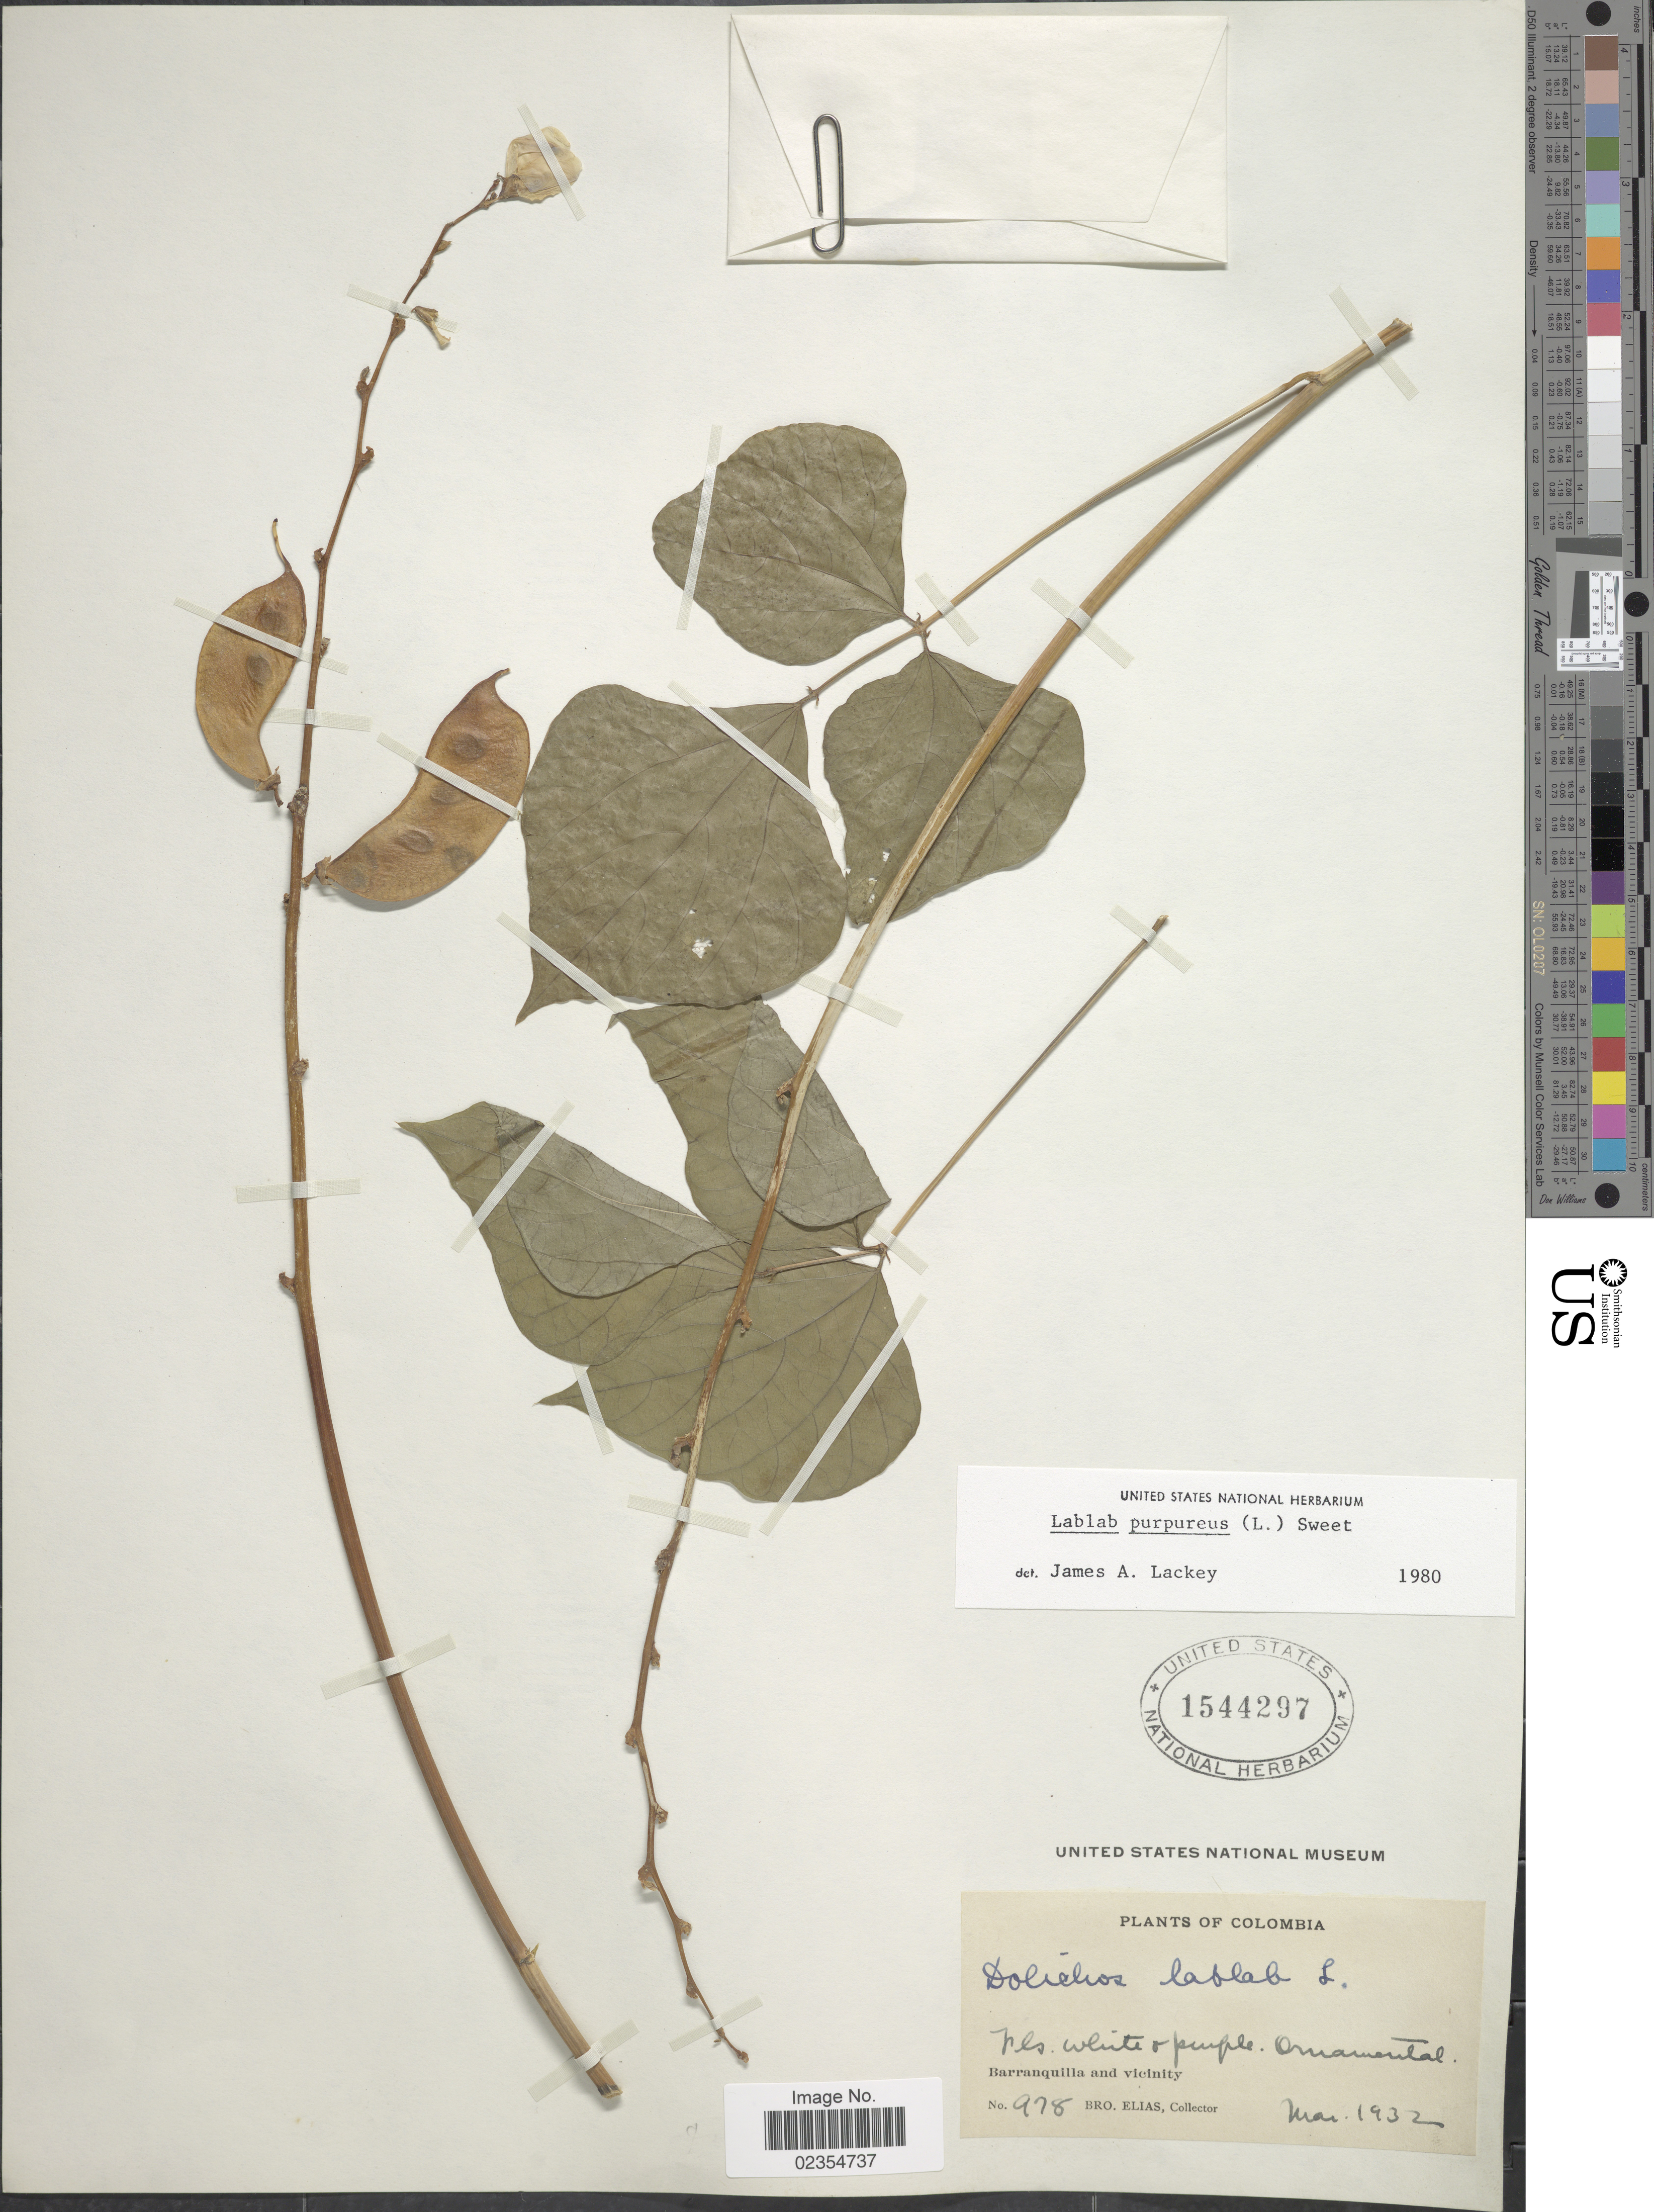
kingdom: Plantae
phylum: Tracheophyta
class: Magnoliopsida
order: Fabales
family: Fabaceae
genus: Lablab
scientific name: Lablab purpureus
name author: (L.) Sweet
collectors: Bro. Elias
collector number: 978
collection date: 1932-03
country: Colombia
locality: Barranquilla and vicinity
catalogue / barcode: US 1544297